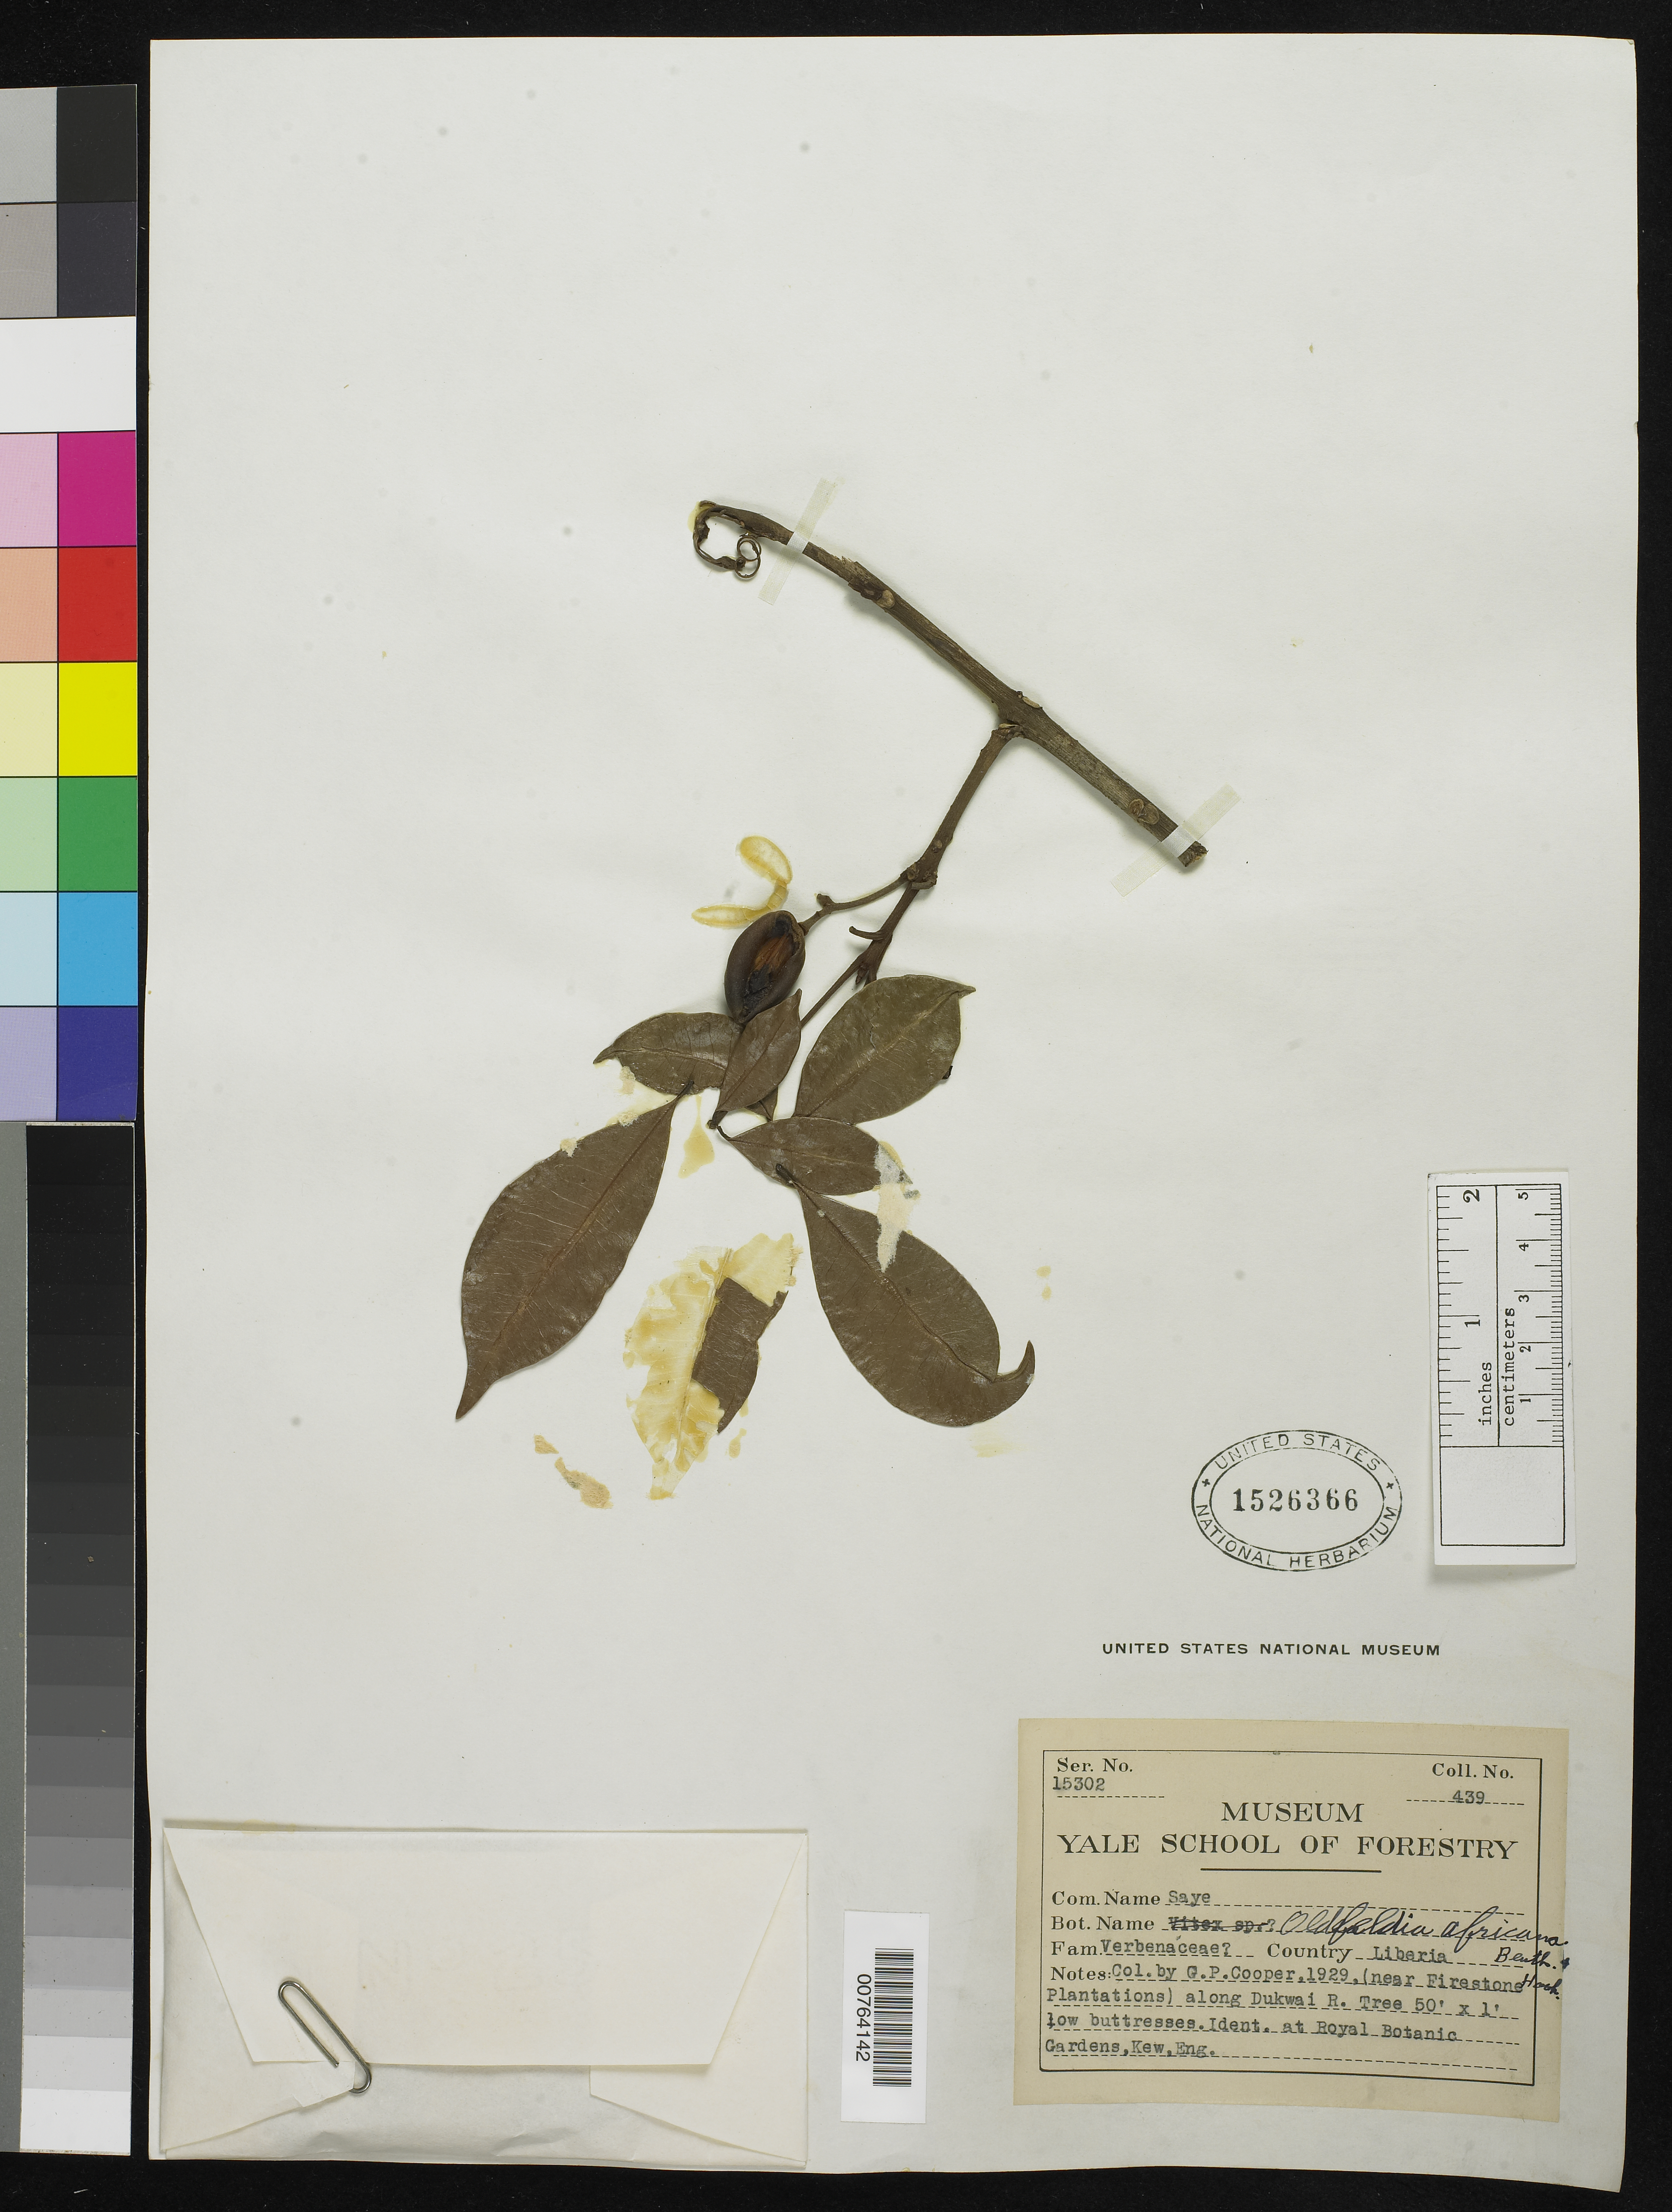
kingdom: Plantae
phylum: Tracheophyta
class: Magnoliopsida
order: Malpighiales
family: Picrodendraceae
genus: Oldfieldia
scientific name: Oldfieldia africana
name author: Benth. & Hook. f.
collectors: G. Cooper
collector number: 439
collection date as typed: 1929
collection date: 1929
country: Liberia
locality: (near Firestone Plantations) along Dukwai River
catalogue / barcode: US 1526366